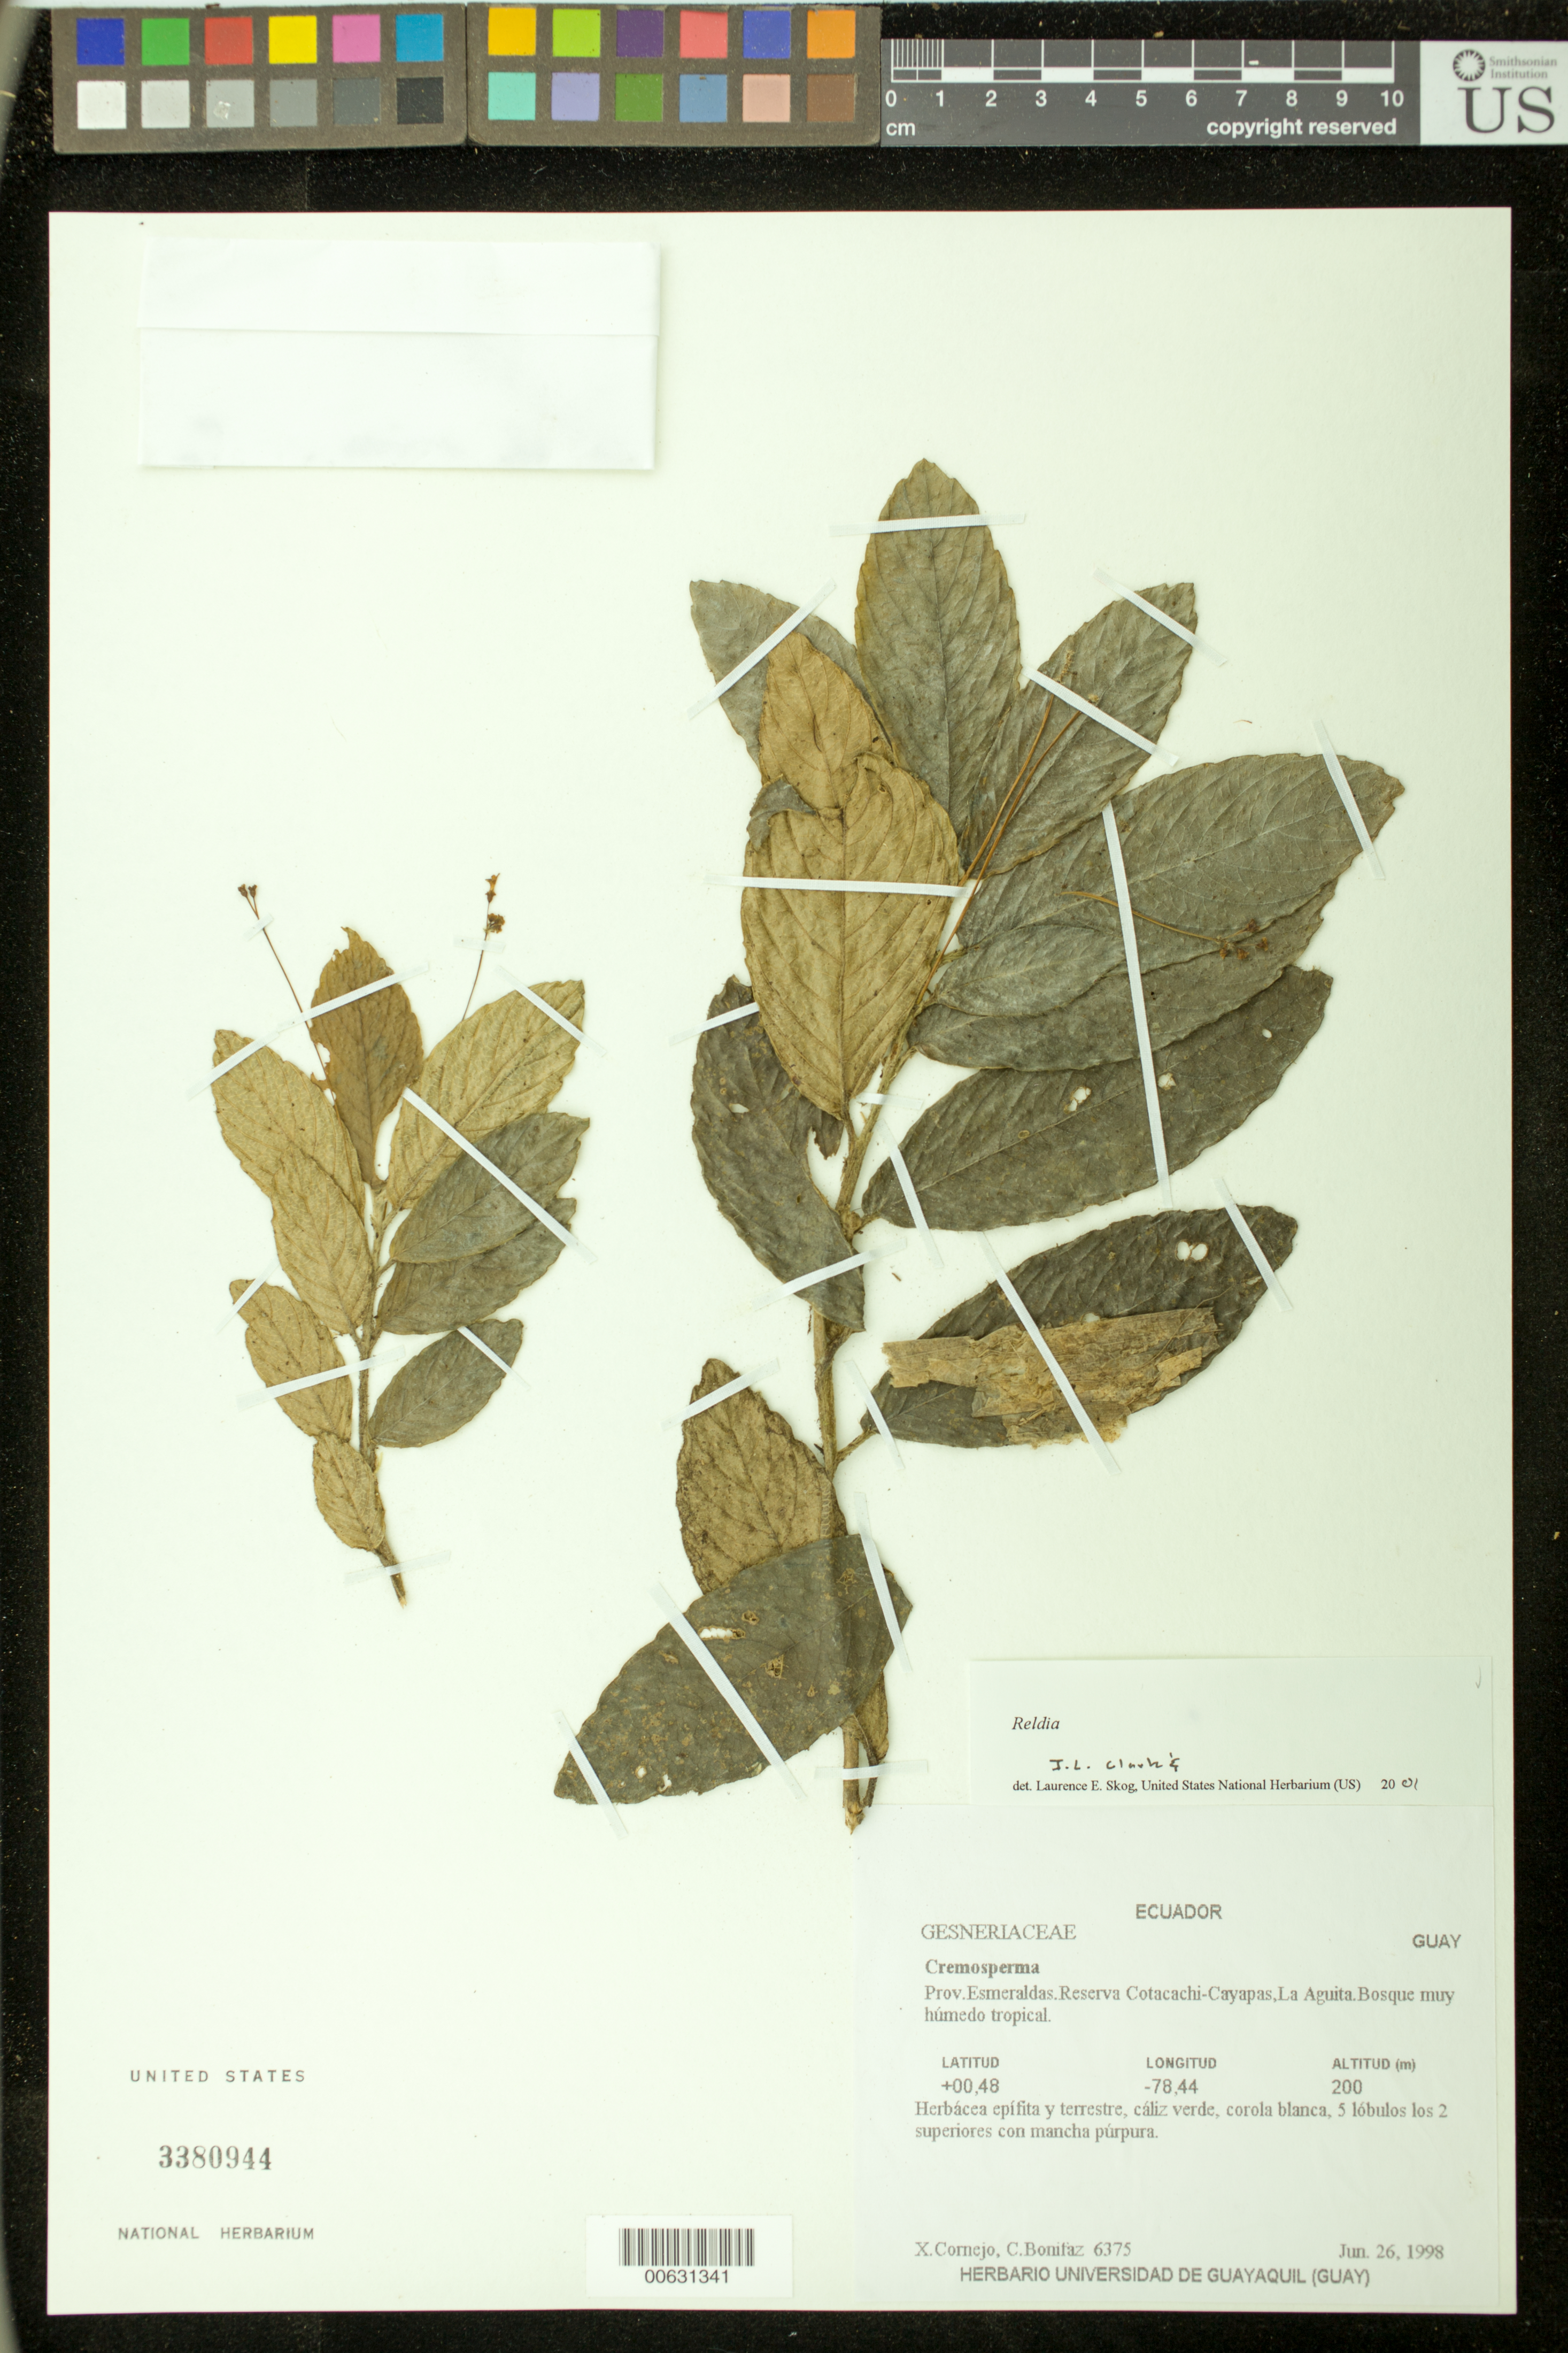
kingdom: Plantae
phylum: Tracheophyta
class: Magnoliopsida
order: Lamiales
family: Gesneriaceae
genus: Reldia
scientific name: Reldia sp.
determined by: Clark, J. L.; Skog, Laurence E.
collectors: X. F. Cornejo & C. Bonifaz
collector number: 6375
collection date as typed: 26 Jun 1998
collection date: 1998-06-26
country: Ecuador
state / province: Esmeraldas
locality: Reserva Cotacachi-Cayapas, La Aguita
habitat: Bosque muy húmedo tropical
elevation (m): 200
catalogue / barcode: US 3380944